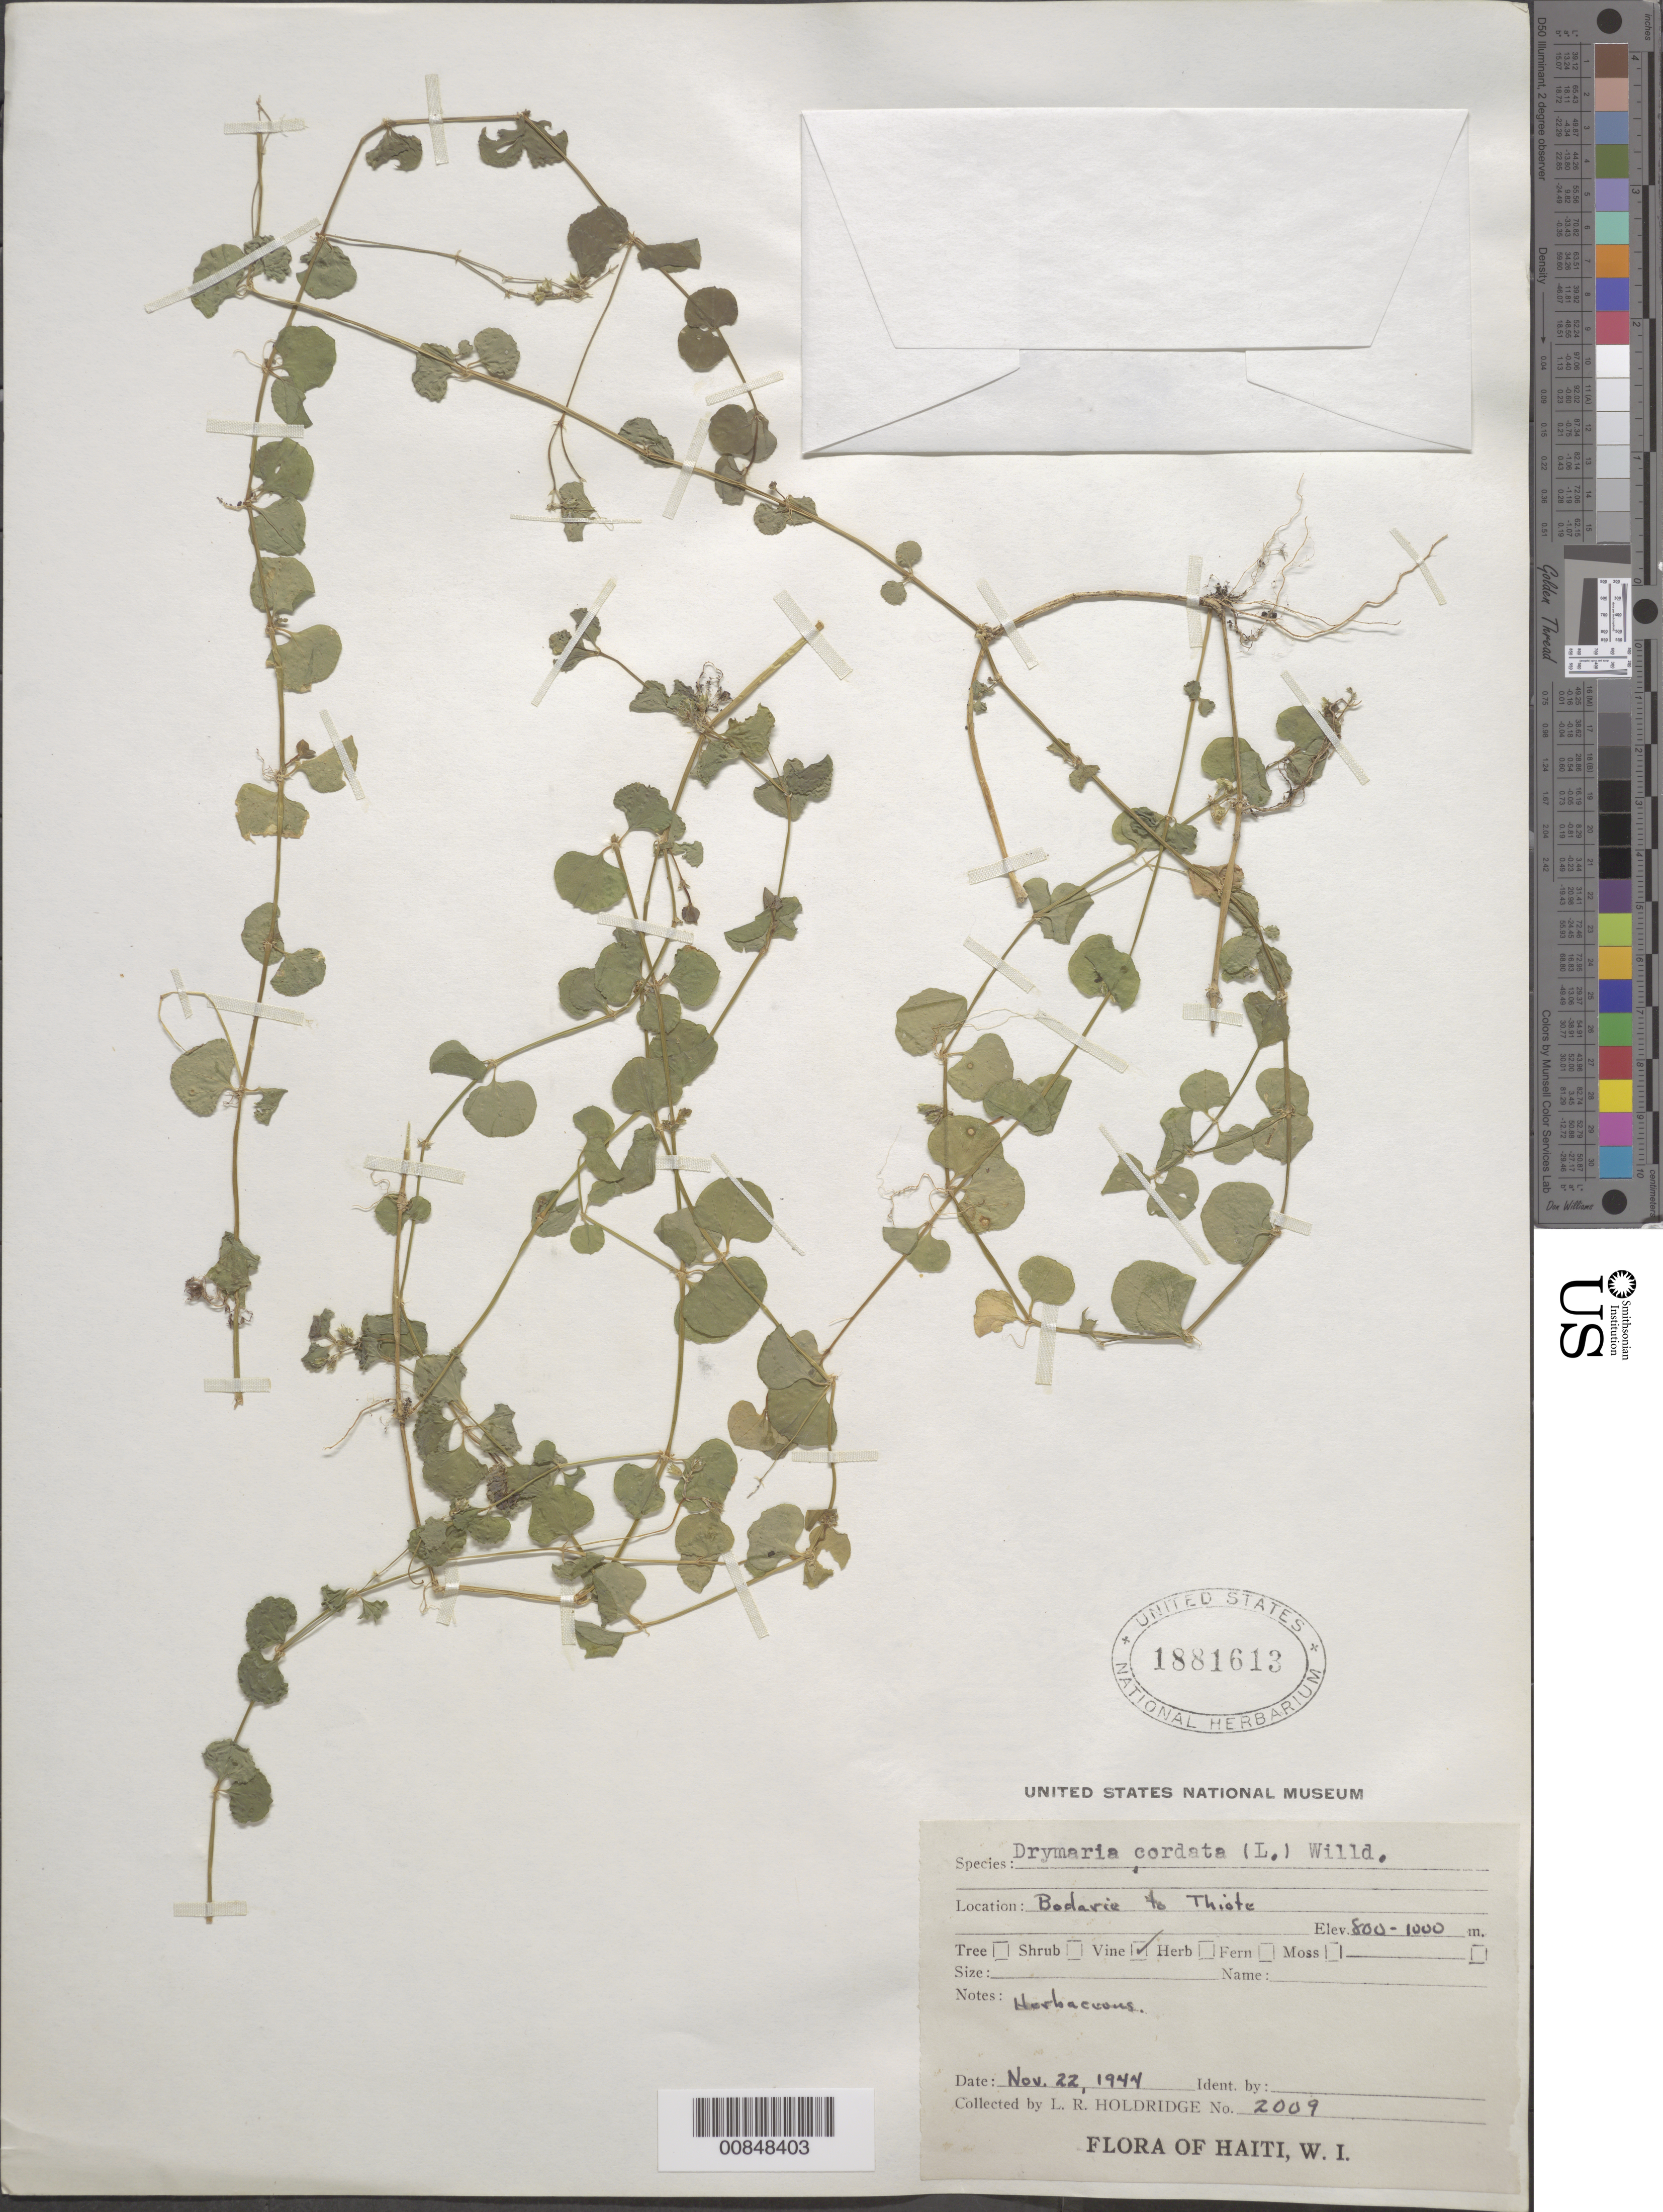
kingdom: Plantae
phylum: Tracheophyta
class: Magnoliopsida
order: Caryophyllales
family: Caryophyllaceae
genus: Drymaria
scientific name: Drymaria cordata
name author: (L.) Willd. ex Schult.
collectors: L. Holdridge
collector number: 2009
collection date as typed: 22 Nov 1944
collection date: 1944-11-22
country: Haiti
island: Hispaniola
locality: Bodarie to Thiote.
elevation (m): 800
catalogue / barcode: US 1881613